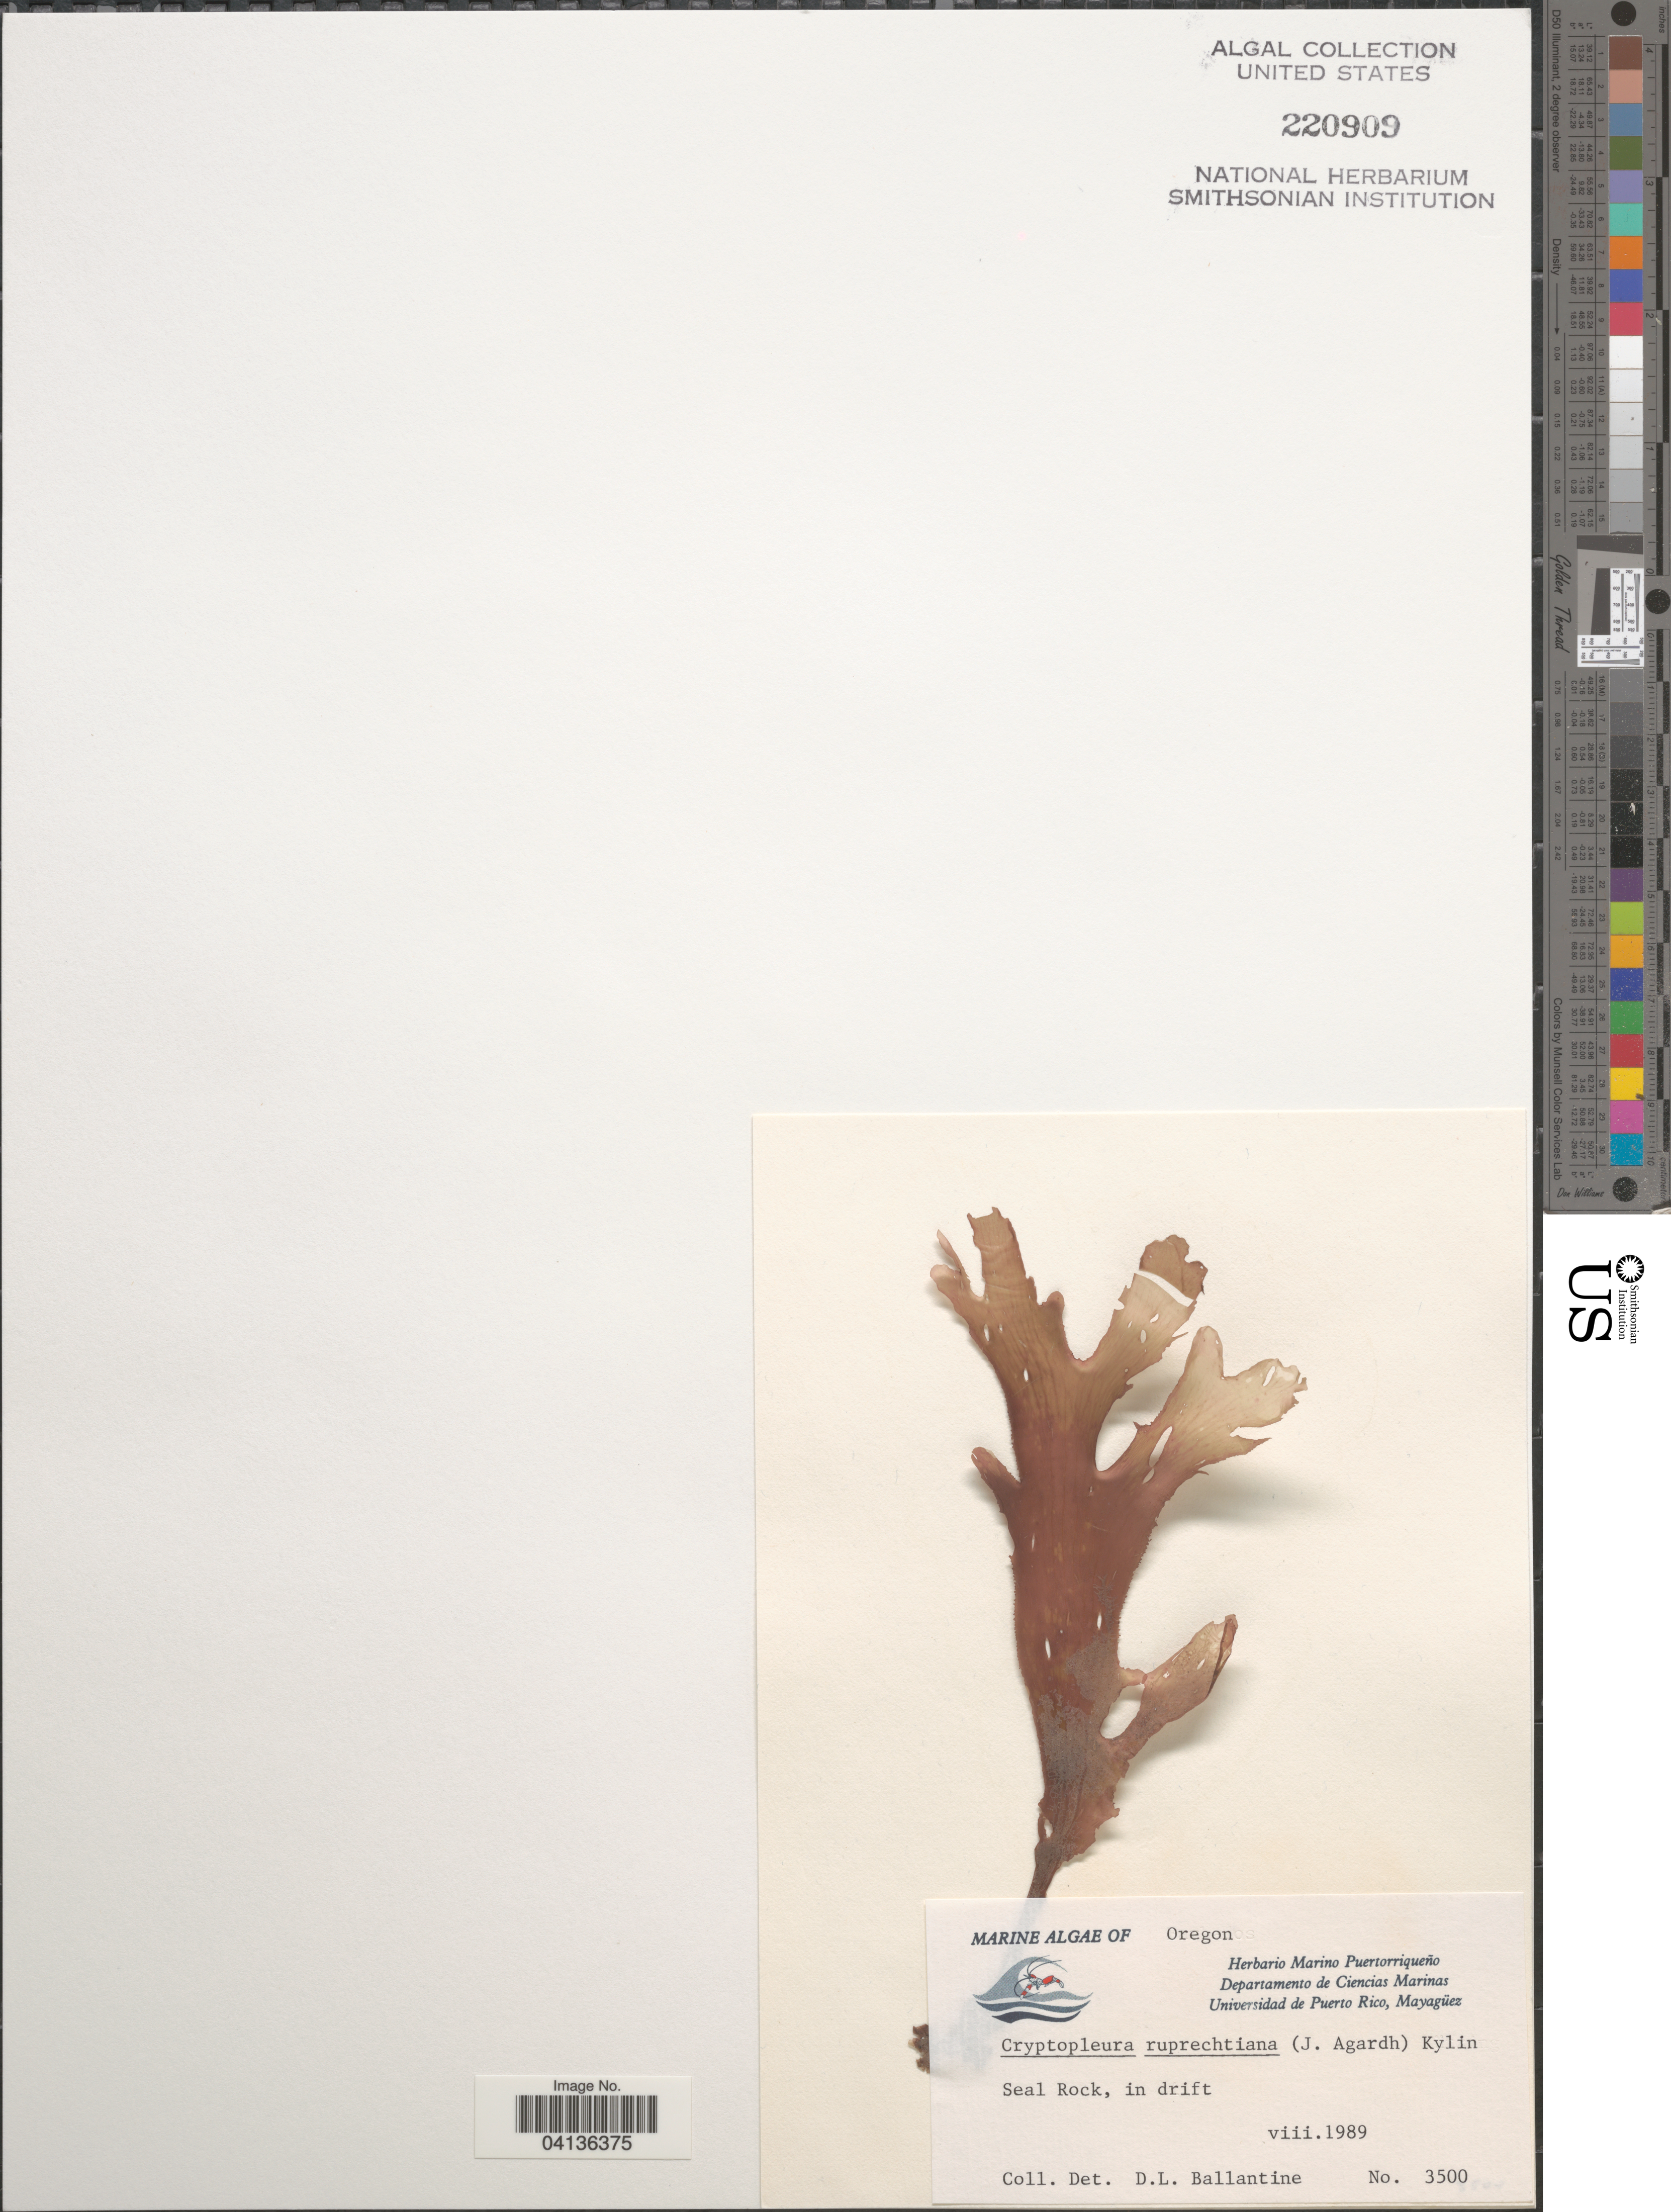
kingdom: Plantae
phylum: Rhodophyta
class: Florideophyceae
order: Ceramiales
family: Delesseriaceae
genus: Cryptopleura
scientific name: Cryptopleura ruprechtiana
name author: (J. Agardh) Kylin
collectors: D.L. Ballantine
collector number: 3500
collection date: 1989-08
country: United States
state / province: Oregon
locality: Seal Rock, in drift.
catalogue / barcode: US 220909